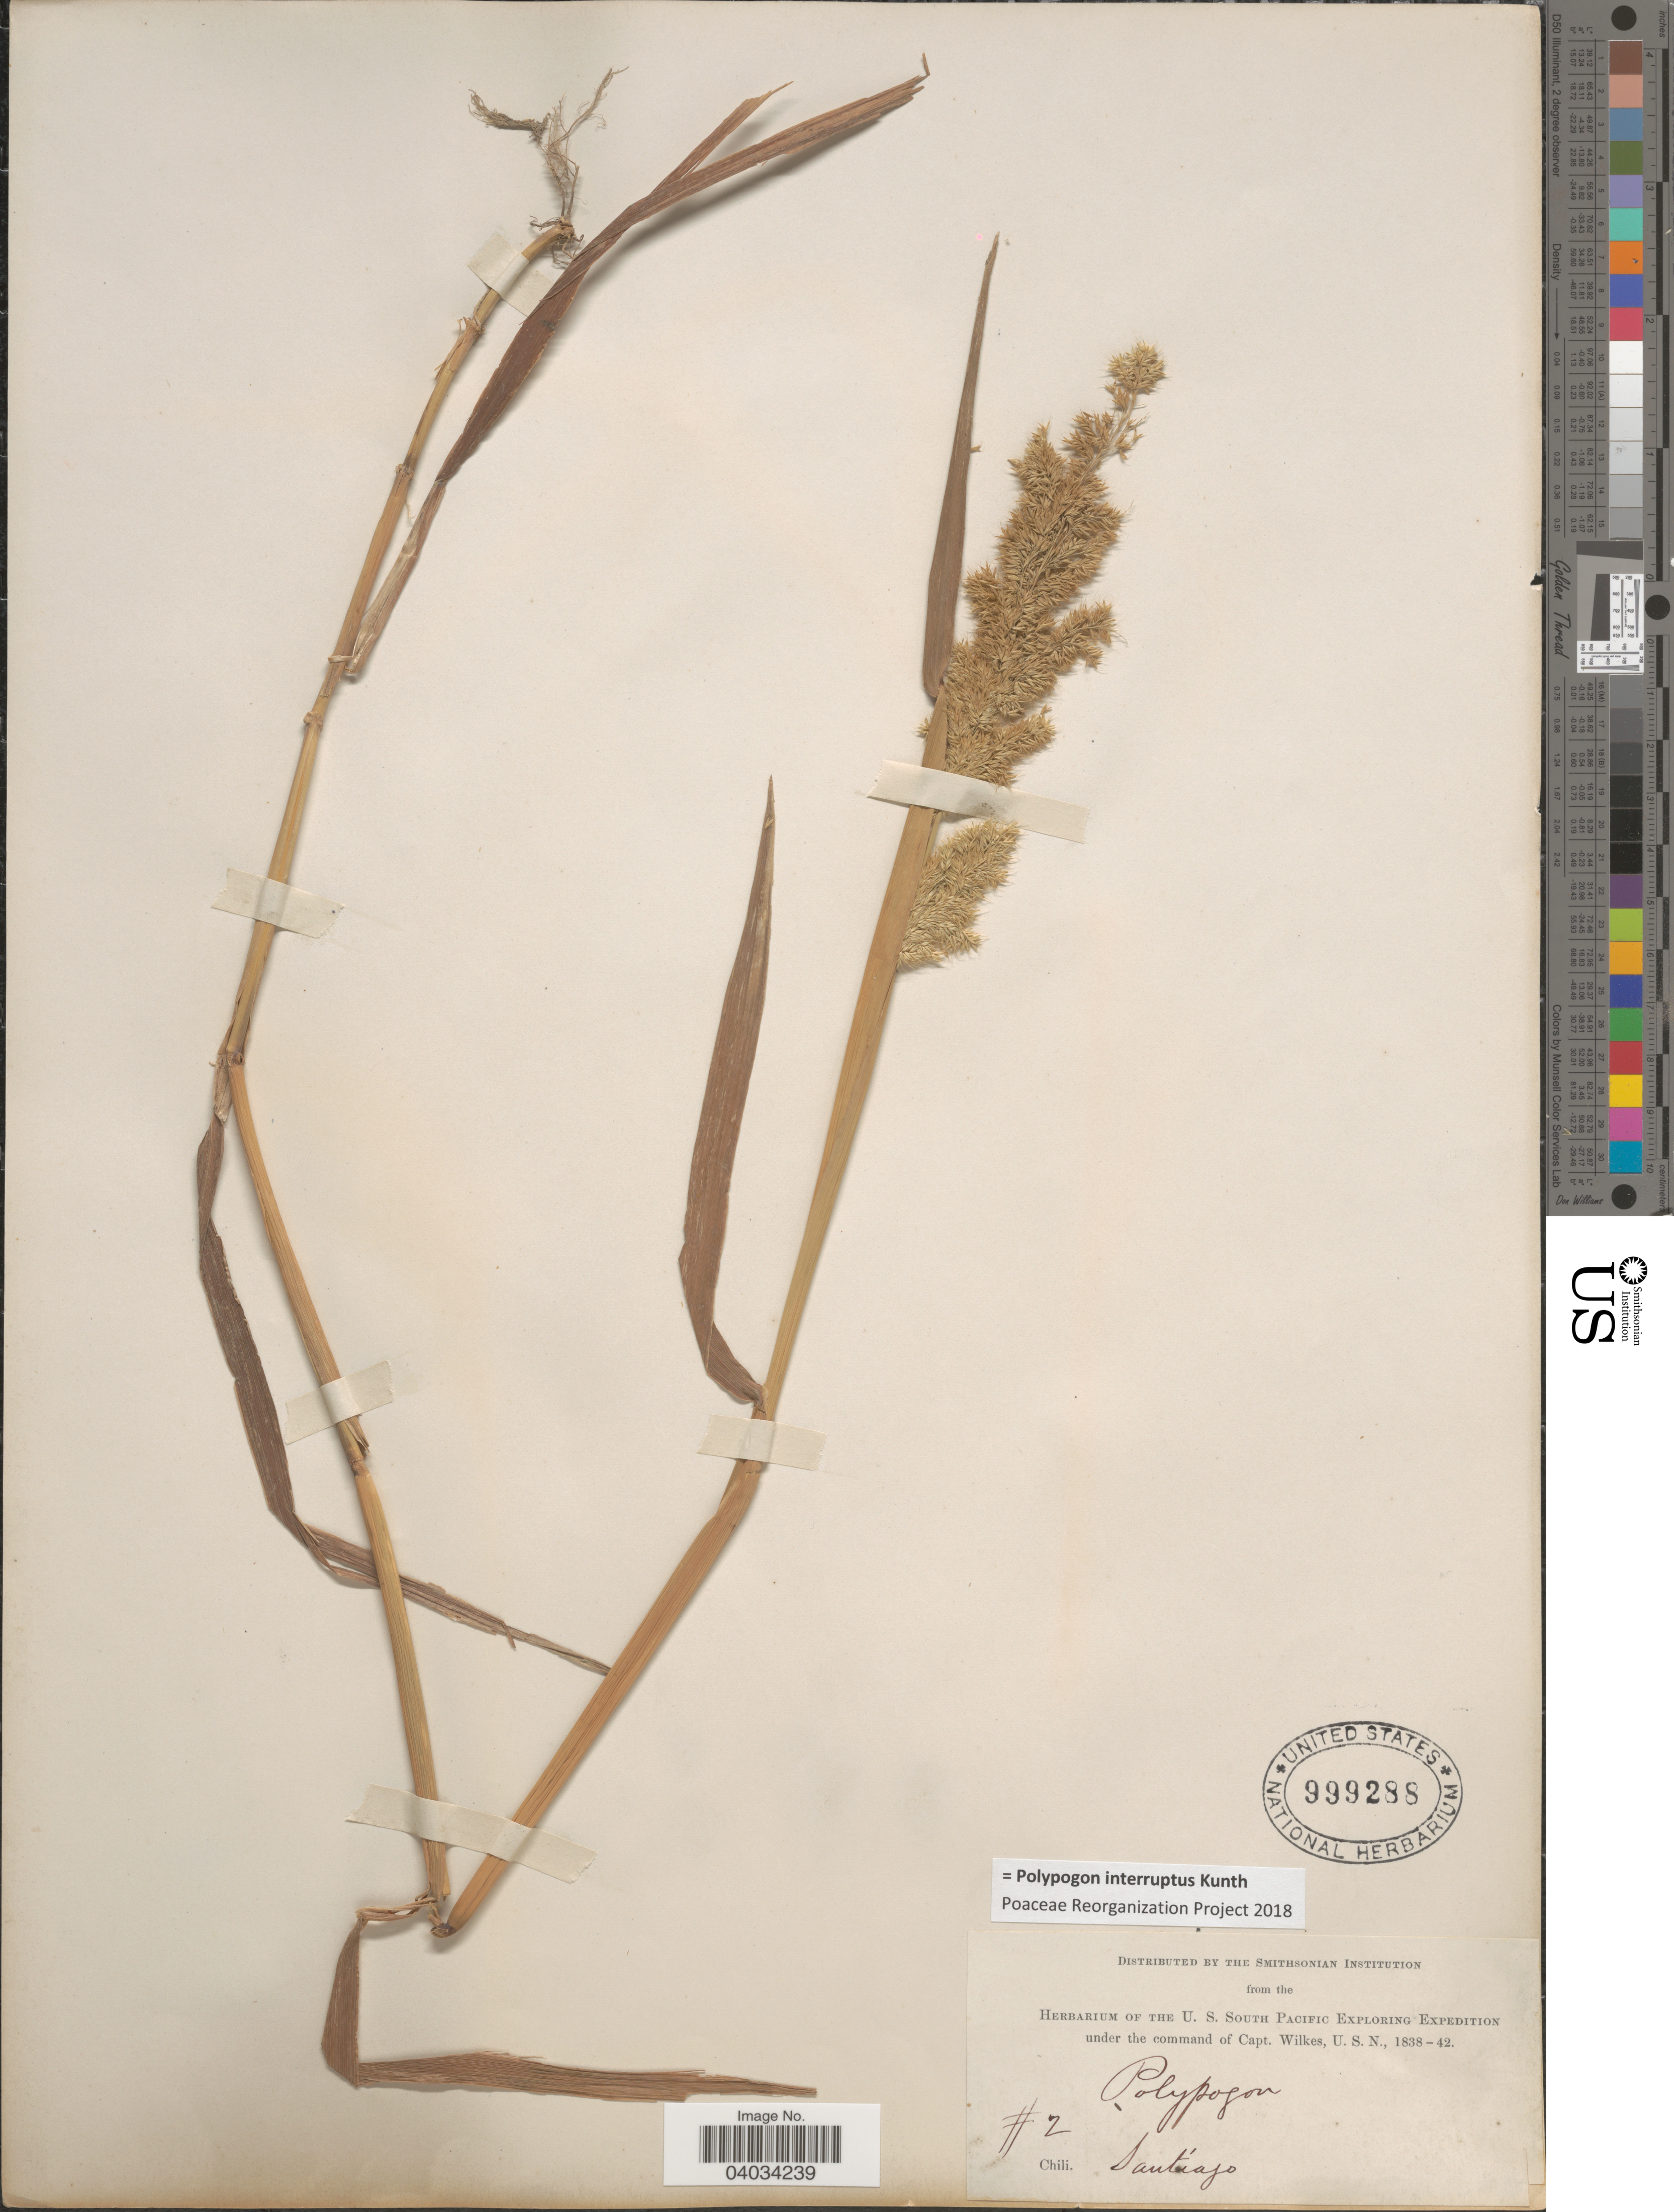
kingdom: Plantae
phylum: Tracheophyta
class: Liliopsida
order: Poales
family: Poaceae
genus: Polypogon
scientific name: Polypogon interruptus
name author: Kunth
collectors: Wilkes Explor. Exped.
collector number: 2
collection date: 1838/1842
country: Chile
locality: Santíago.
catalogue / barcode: US 999288